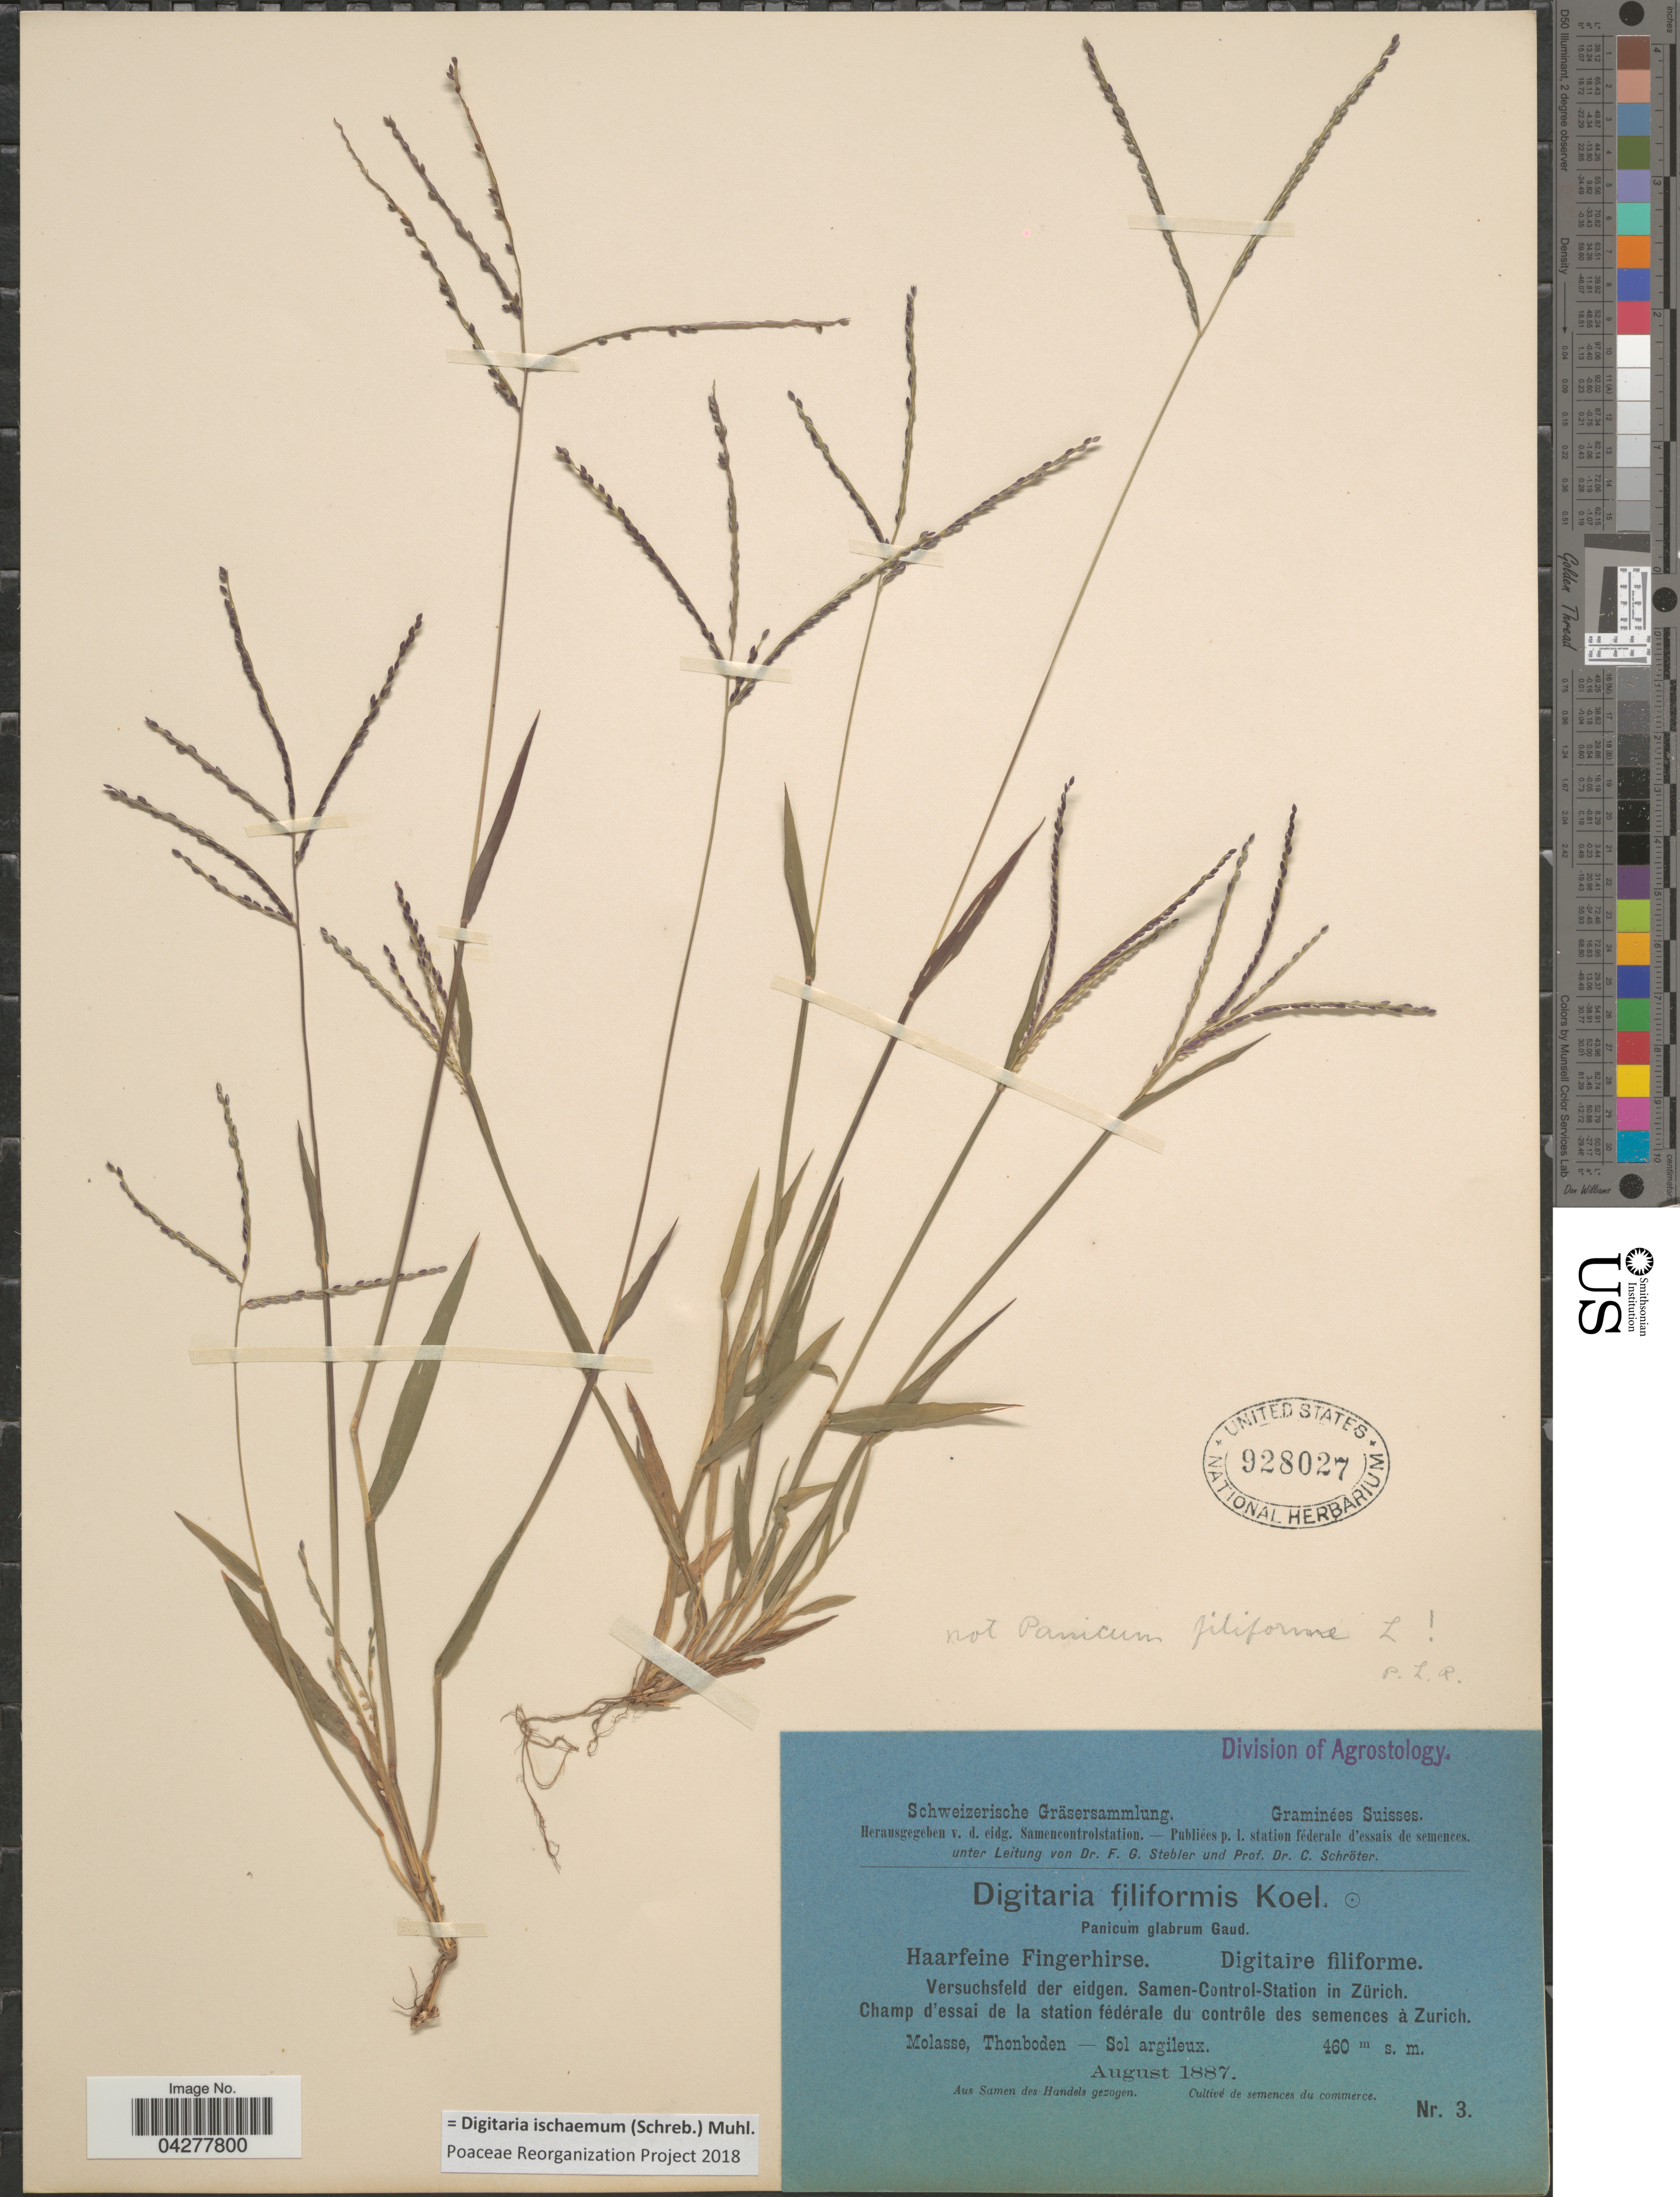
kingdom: Plantae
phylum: Tracheophyta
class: Liliopsida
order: Poales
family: Poaceae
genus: Digitaria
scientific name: Digitaria ischaemum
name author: (Schreber) Schreber ex Muhl.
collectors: Stebler, F.G. & Schröter, C.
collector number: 3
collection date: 1887-08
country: Switzerland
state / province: Zurich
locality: Suisses. Versuchsfeld der eidgen. Samen-Control-Station in Zürich. Champ d'essai de la station fédérale du contrôle des semences à Zurich. Molasse, Thonboden.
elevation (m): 460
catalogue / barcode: US 928027